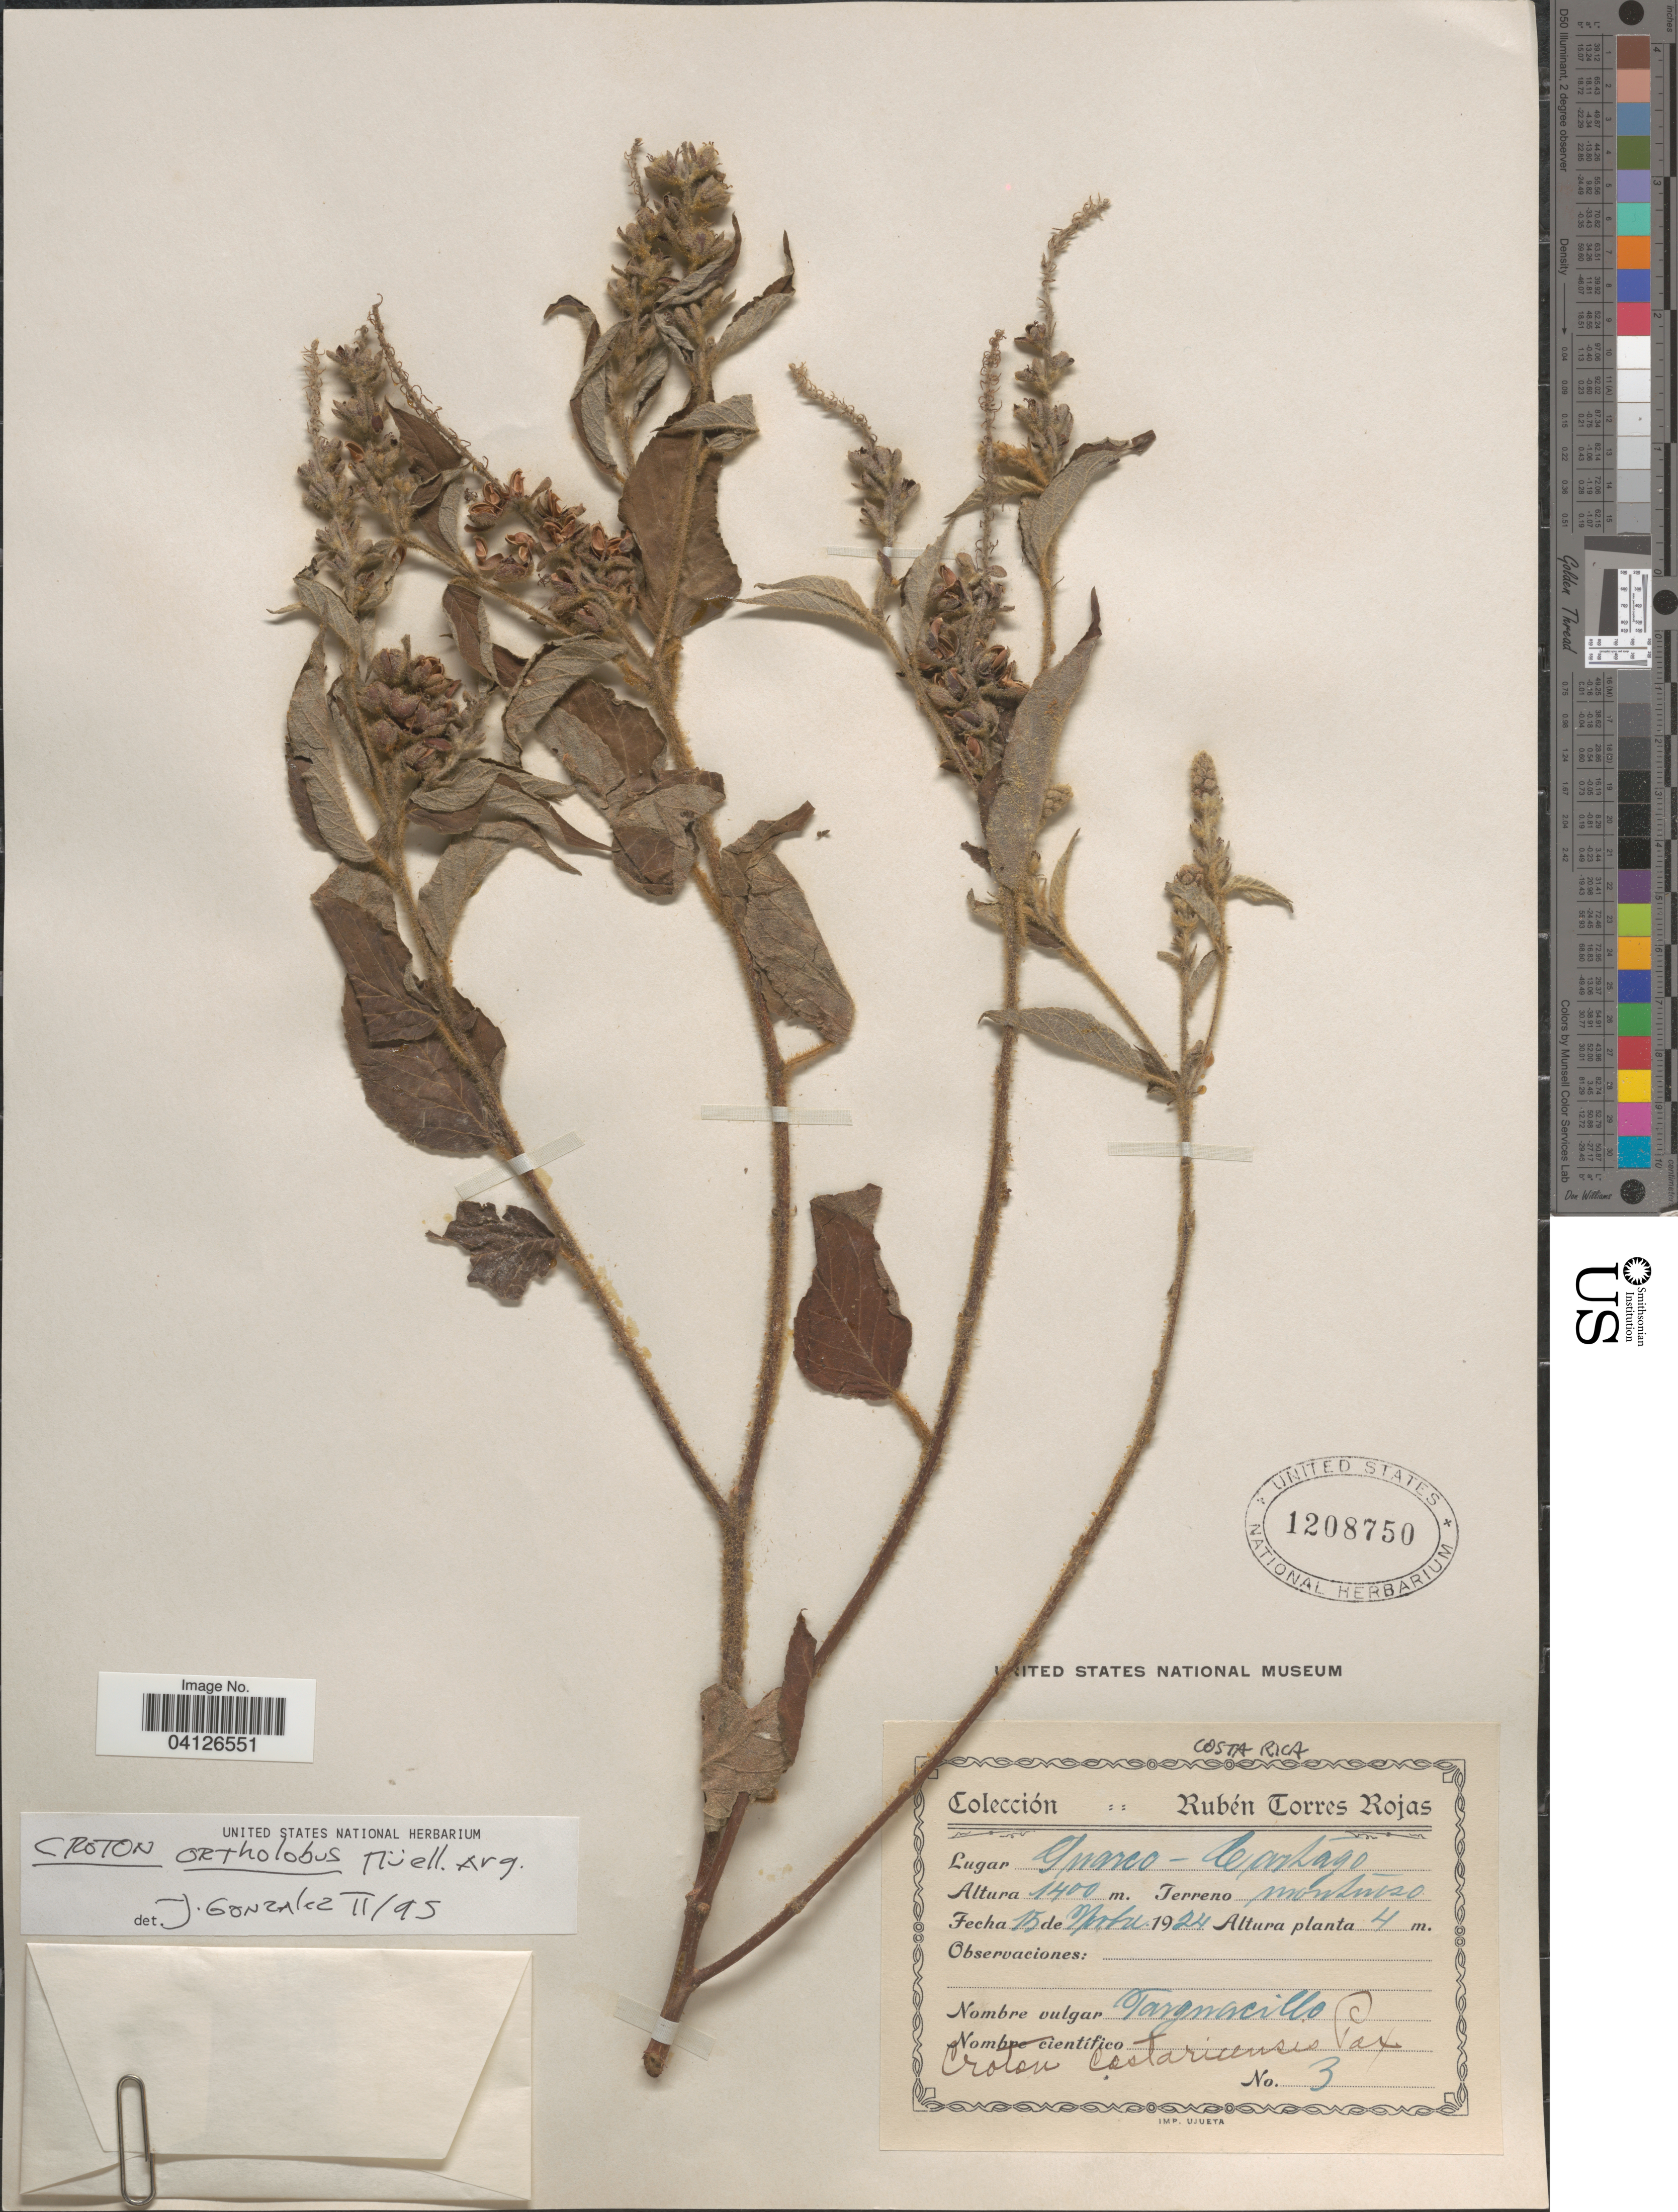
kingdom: Plantae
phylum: Tracheophyta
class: Magnoliopsida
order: Malpighiales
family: Euphorbiaceae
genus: Croton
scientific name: Croton ortholobus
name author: Müll. Arg.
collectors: R. Torres Rojas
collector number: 3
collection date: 1924-11-15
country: Costa Rica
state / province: Cartago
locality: Guarco.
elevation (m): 1400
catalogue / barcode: US 1208750